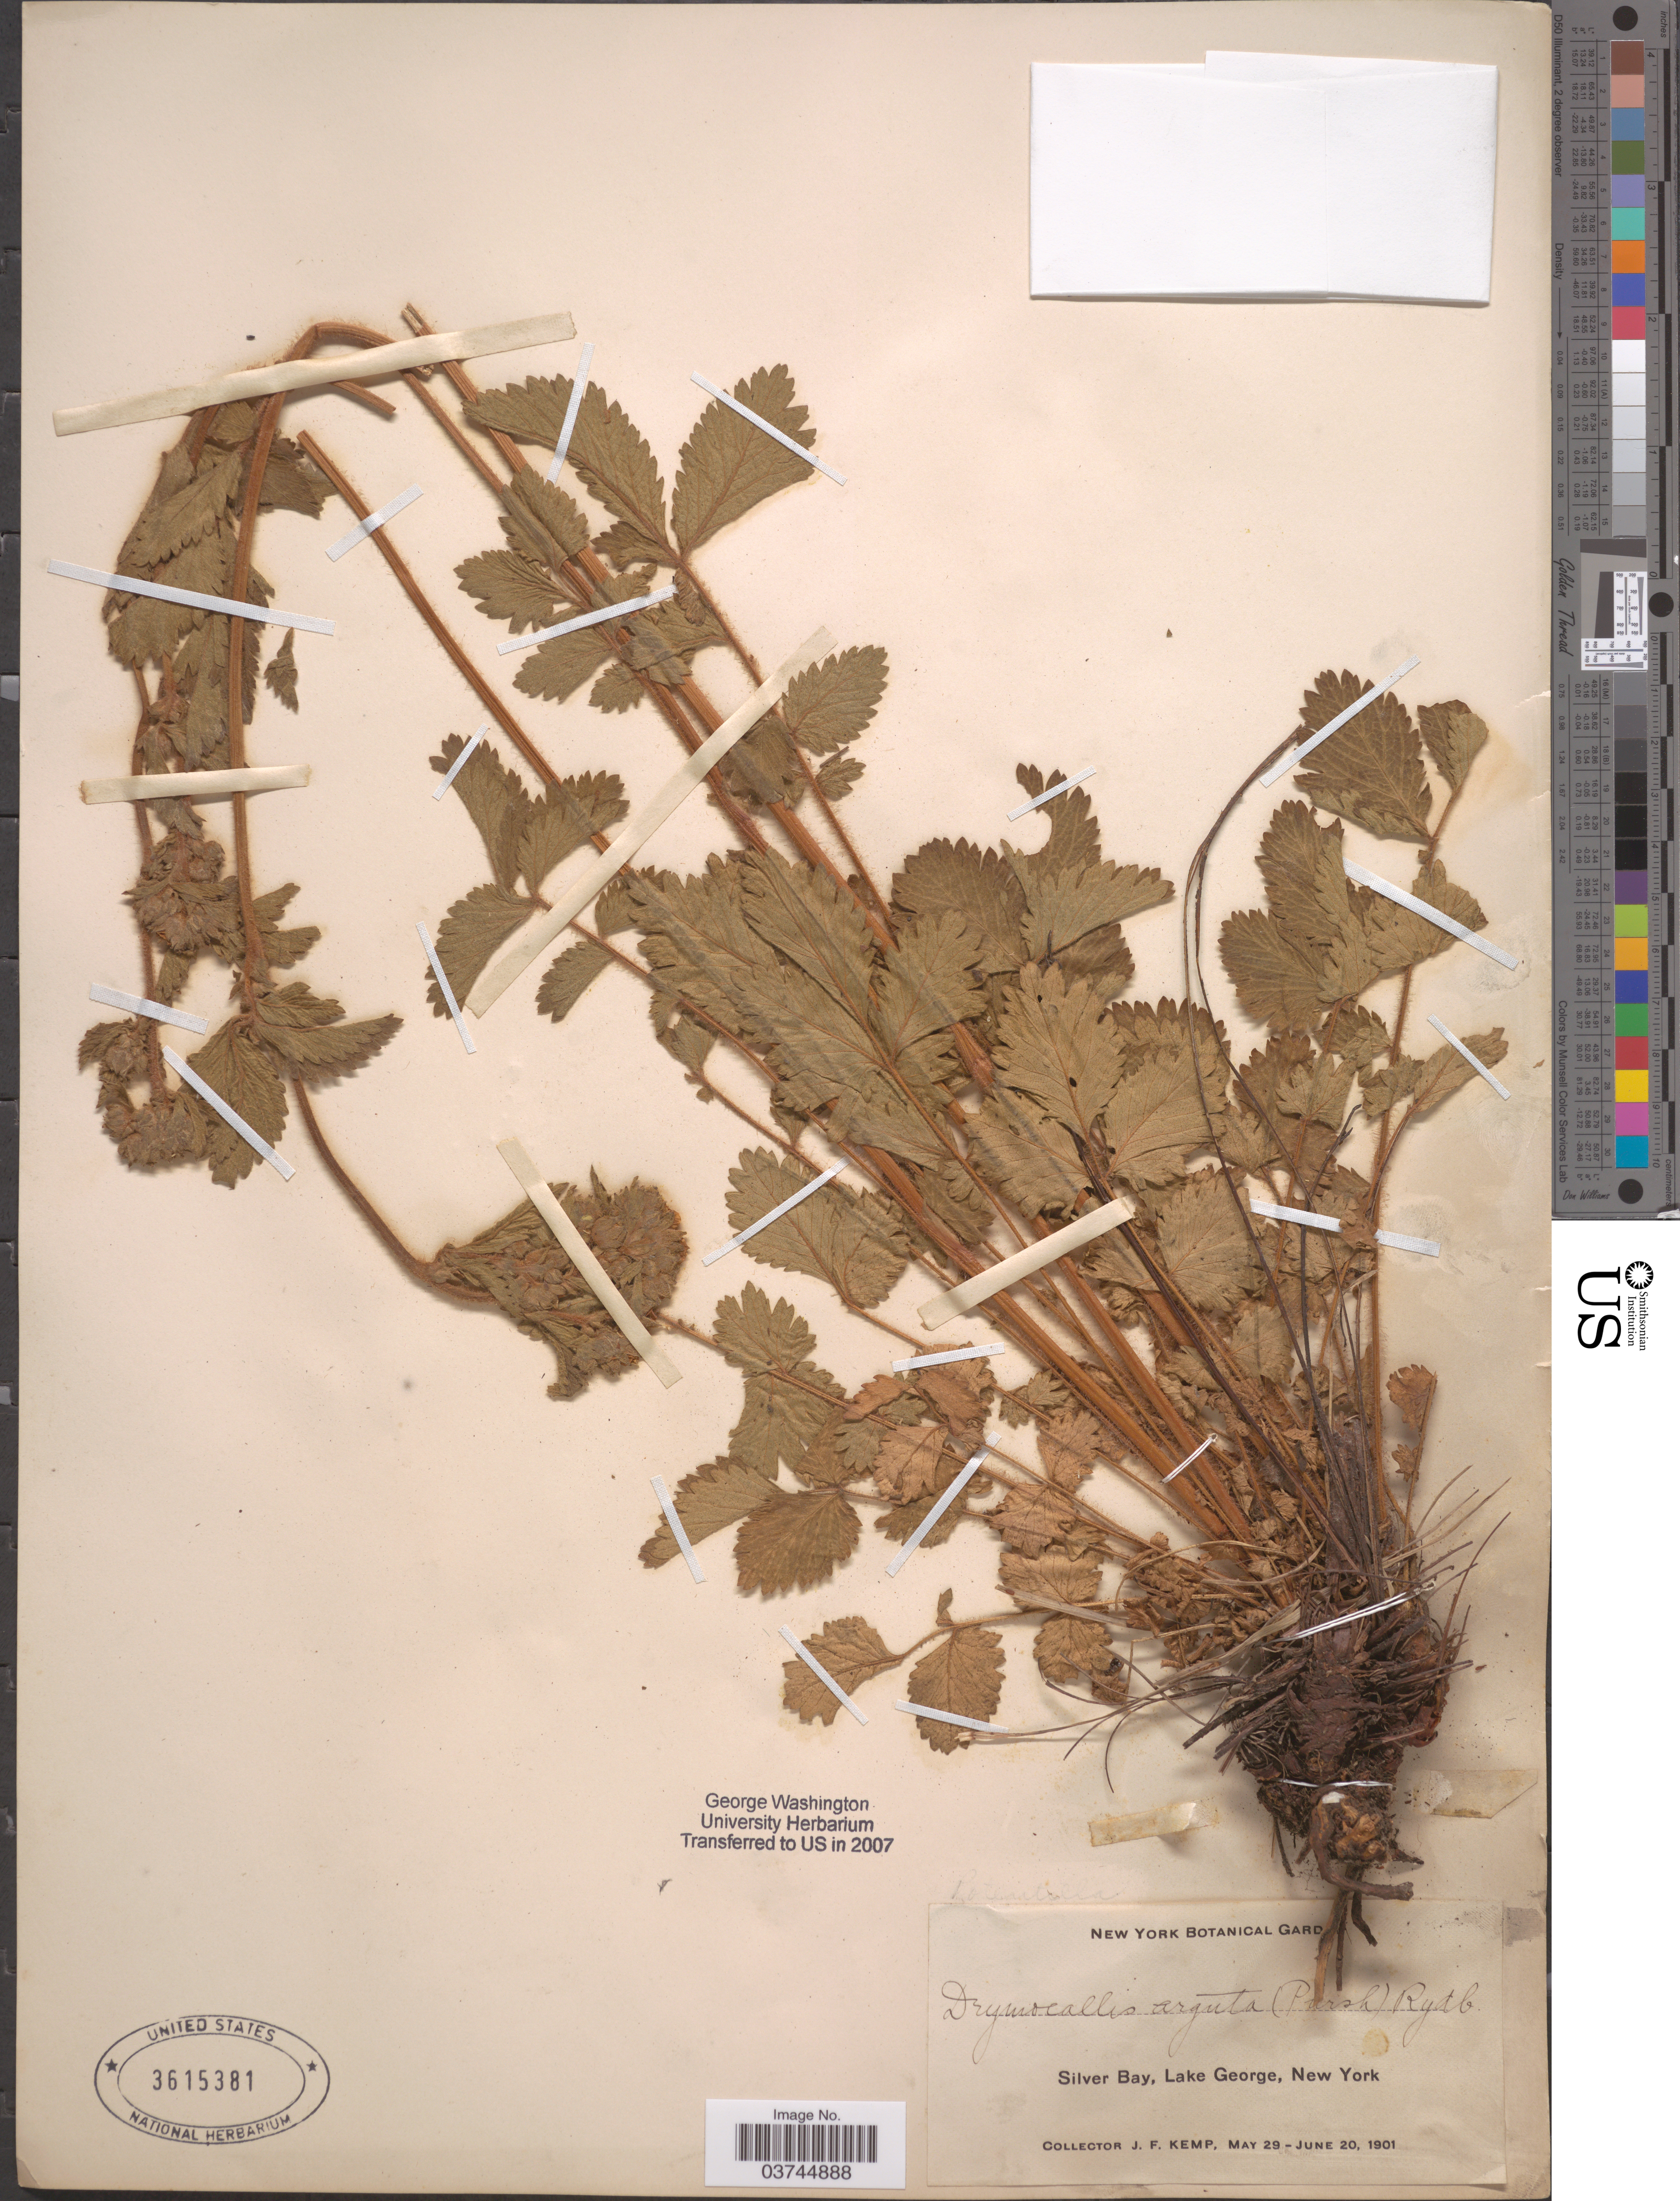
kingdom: Plantae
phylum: Tracheophyta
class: Magnoliopsida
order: Rosales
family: Rosaceae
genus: Drymocallis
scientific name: Drymocallis arguta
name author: (Pursh) Rydb.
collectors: J. F. Kemp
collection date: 1901-05-29/1901-06-20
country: United States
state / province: New York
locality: Silver Bay, Lake George.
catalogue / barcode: US 3615381